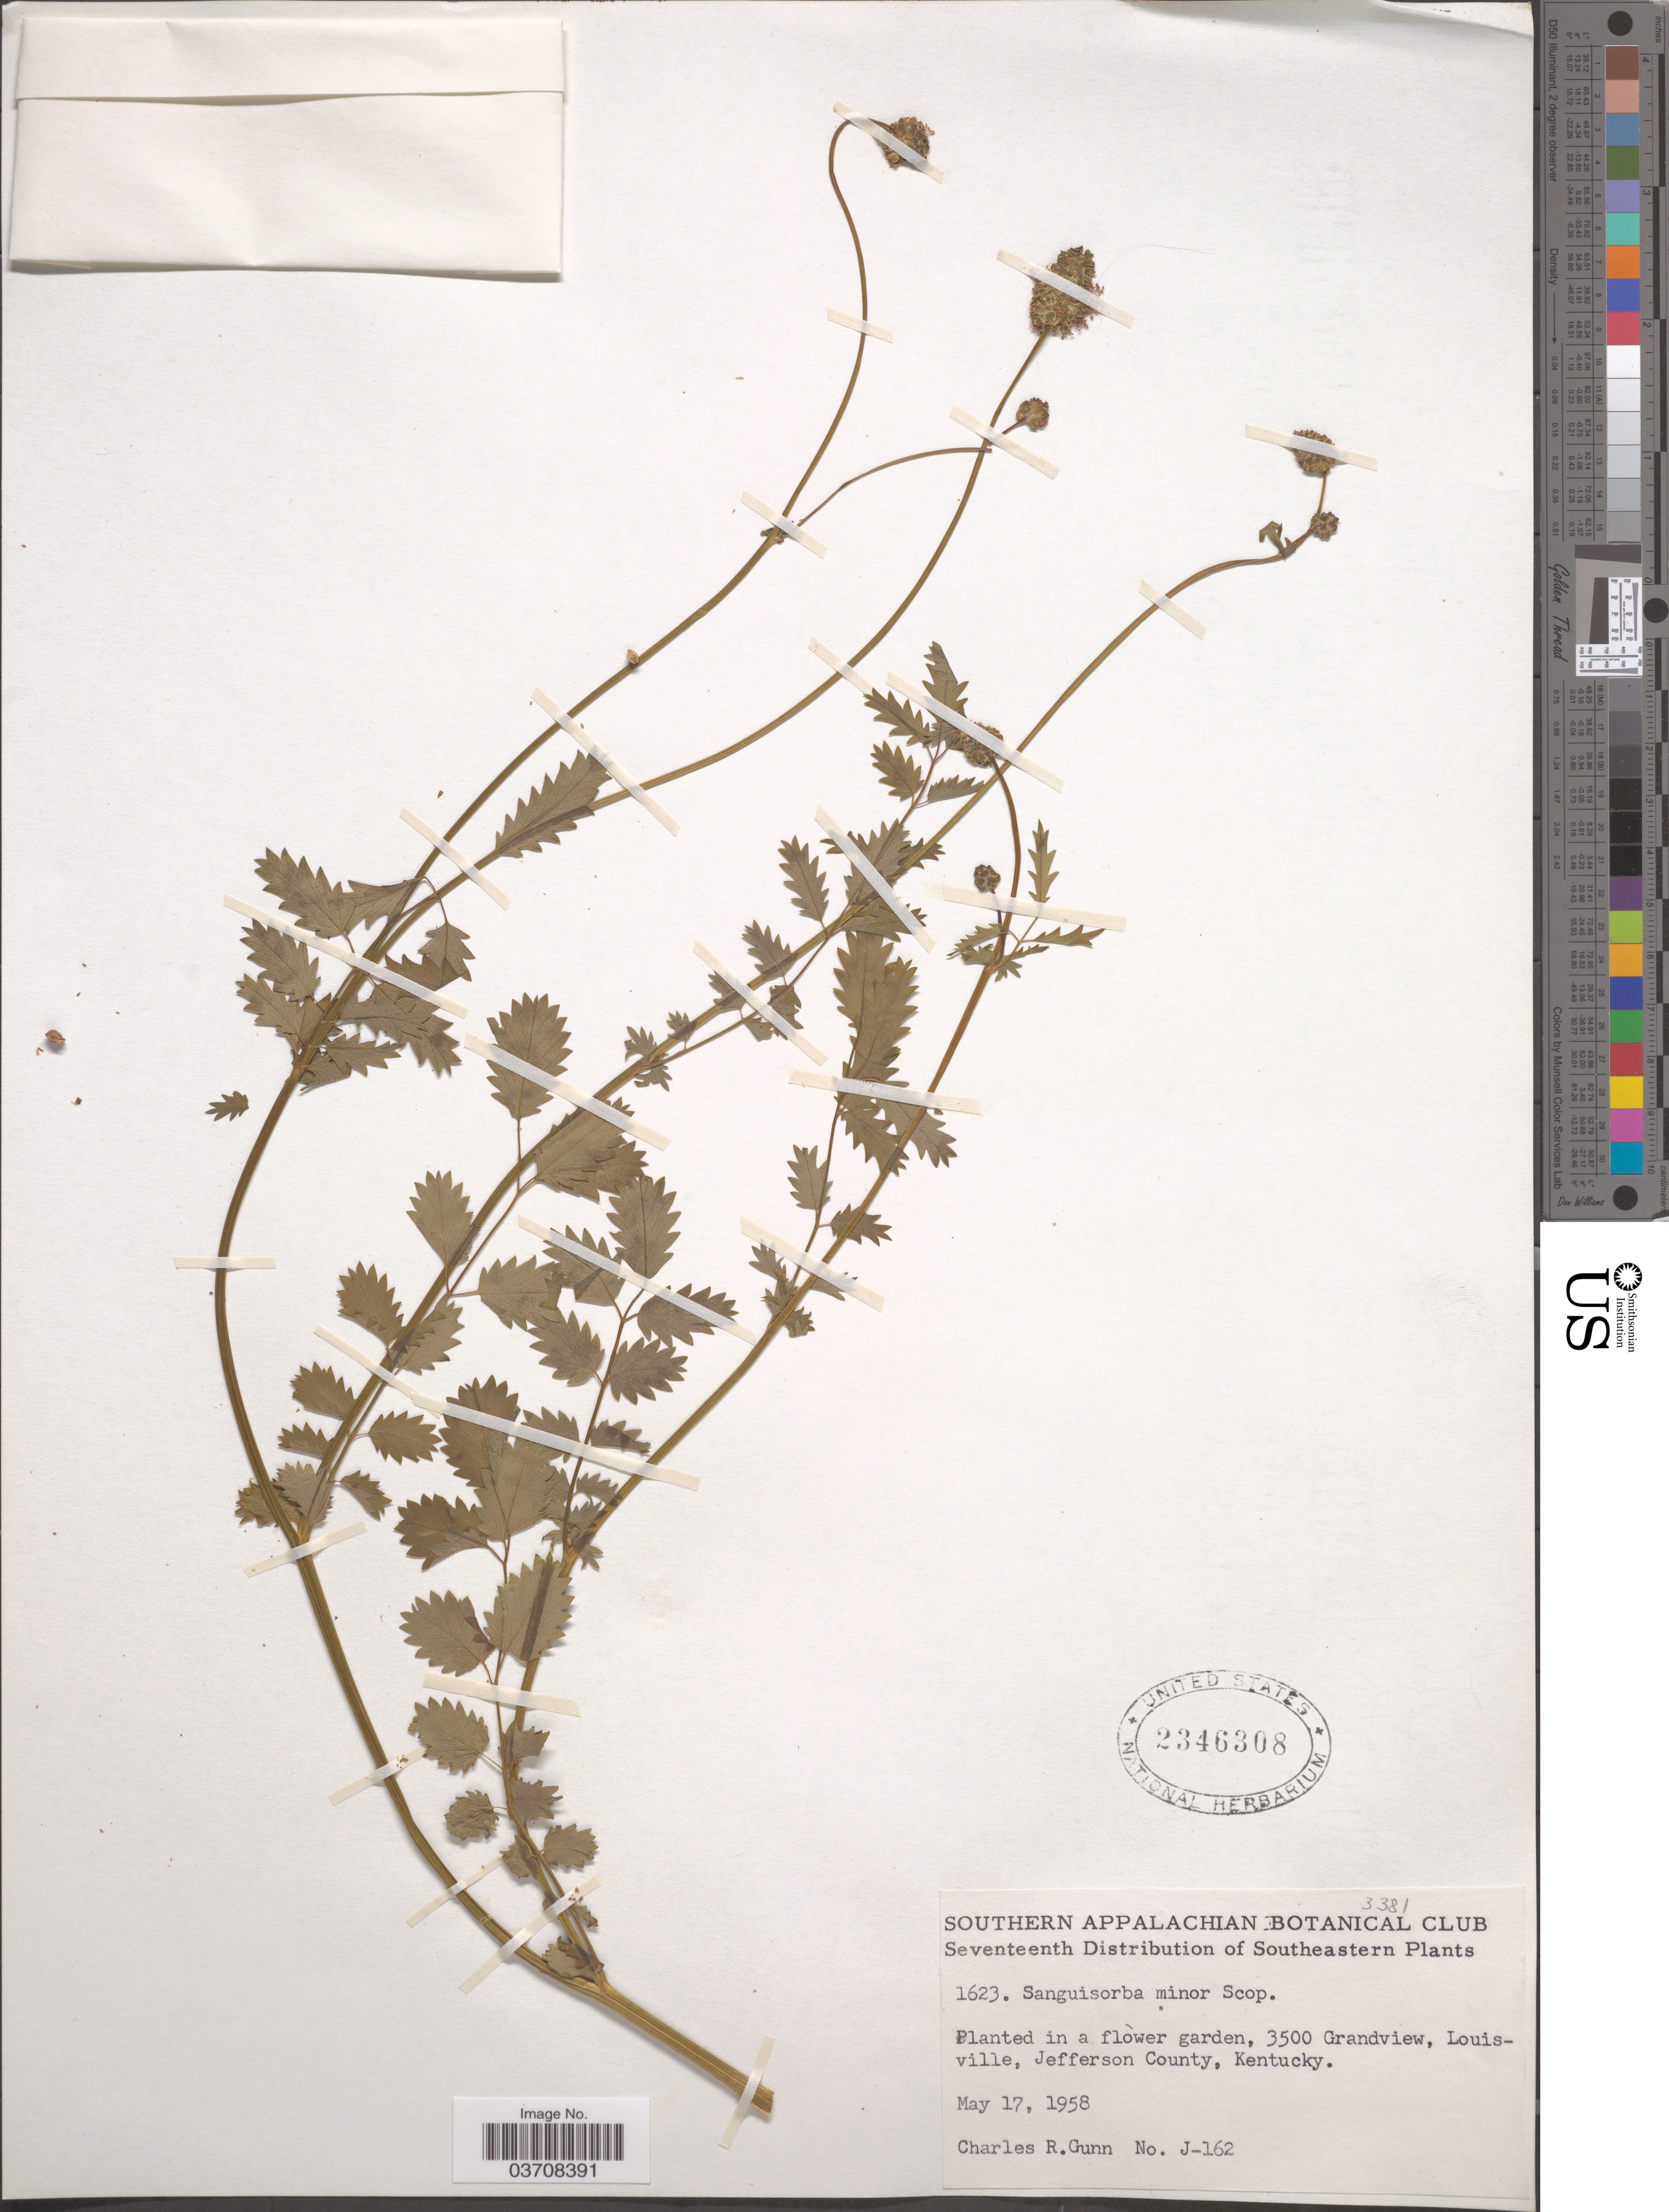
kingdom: Plantae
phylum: Tracheophyta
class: Magnoliopsida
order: Rosales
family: Rosaceae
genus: Sanguisorba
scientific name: Sanguisorba minor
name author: Scop.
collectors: C. R. Gunn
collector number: J-162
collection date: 1958-05-17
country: United States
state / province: Kentucky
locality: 3500 Grandview, Louisville, Jefferson County.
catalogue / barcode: US 2346308